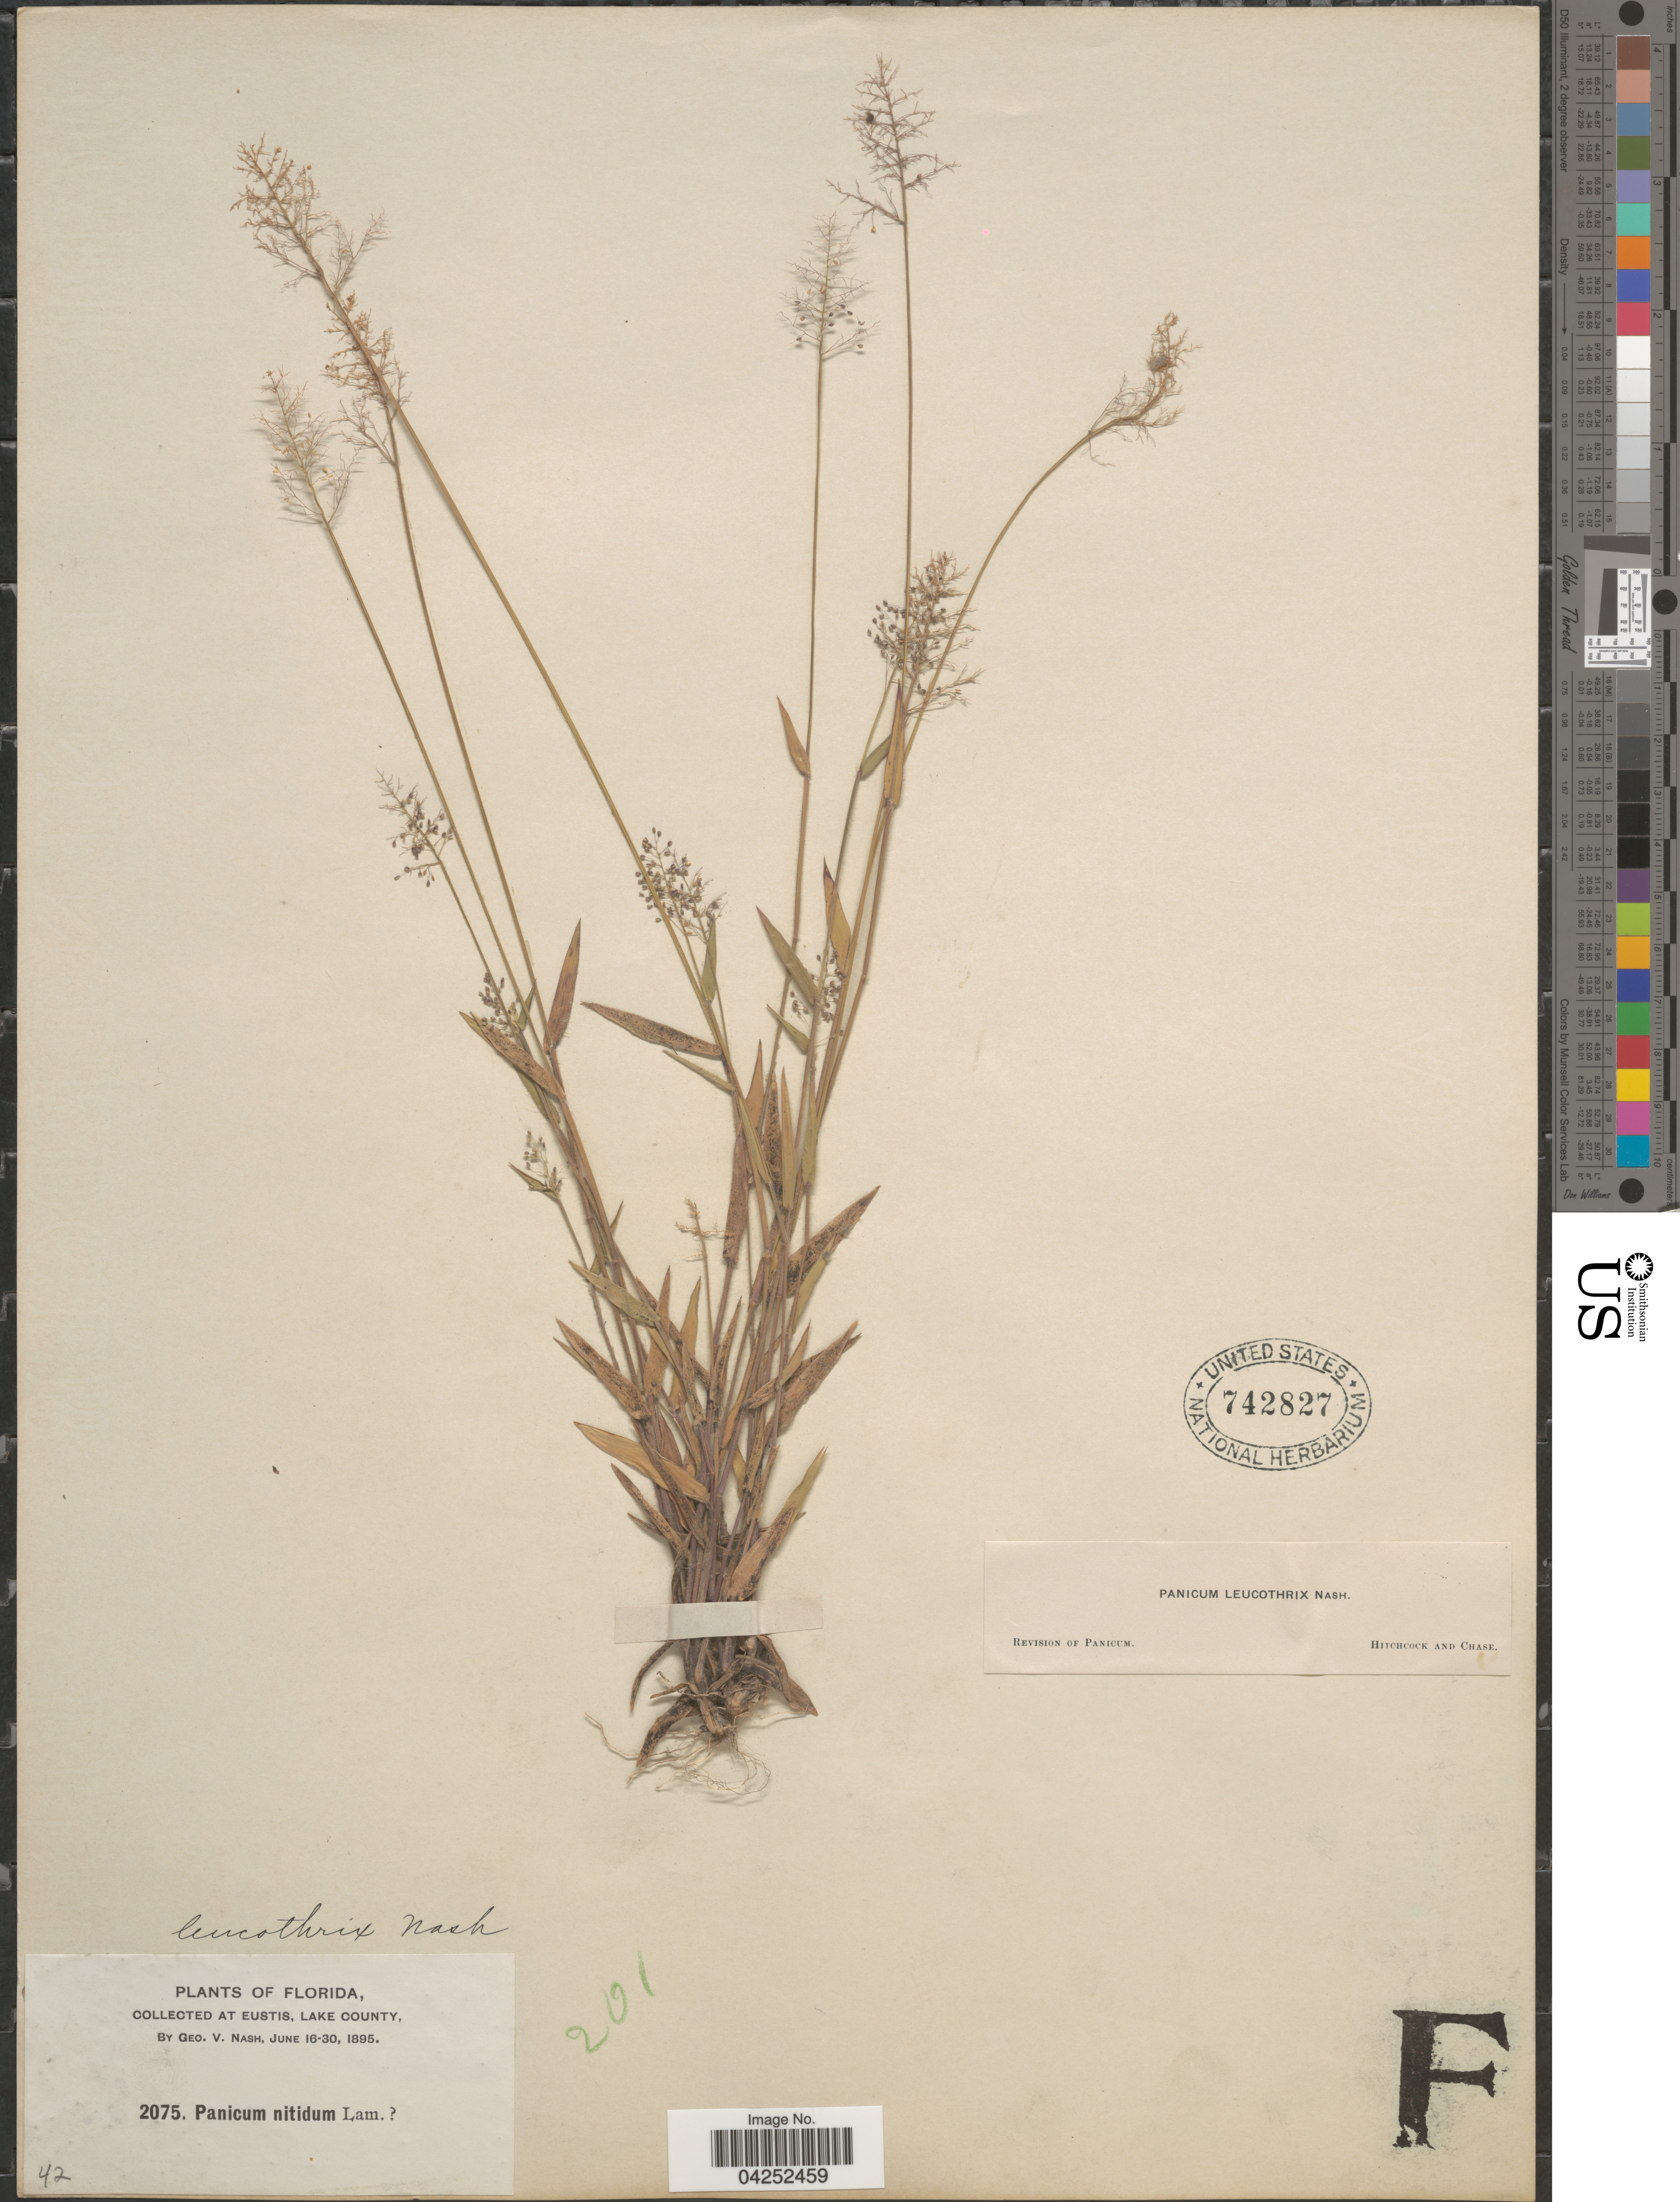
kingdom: Plantae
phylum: Tracheophyta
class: Liliopsida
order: Poales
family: Poaceae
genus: Dichanthelium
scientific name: Dichanthelium bicknellii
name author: (Nash) LeBlond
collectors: G. V. Nash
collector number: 2075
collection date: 1895-06-16/1895-06-30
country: United States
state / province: Florida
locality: At Eustis, Lake County.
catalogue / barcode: US 742827